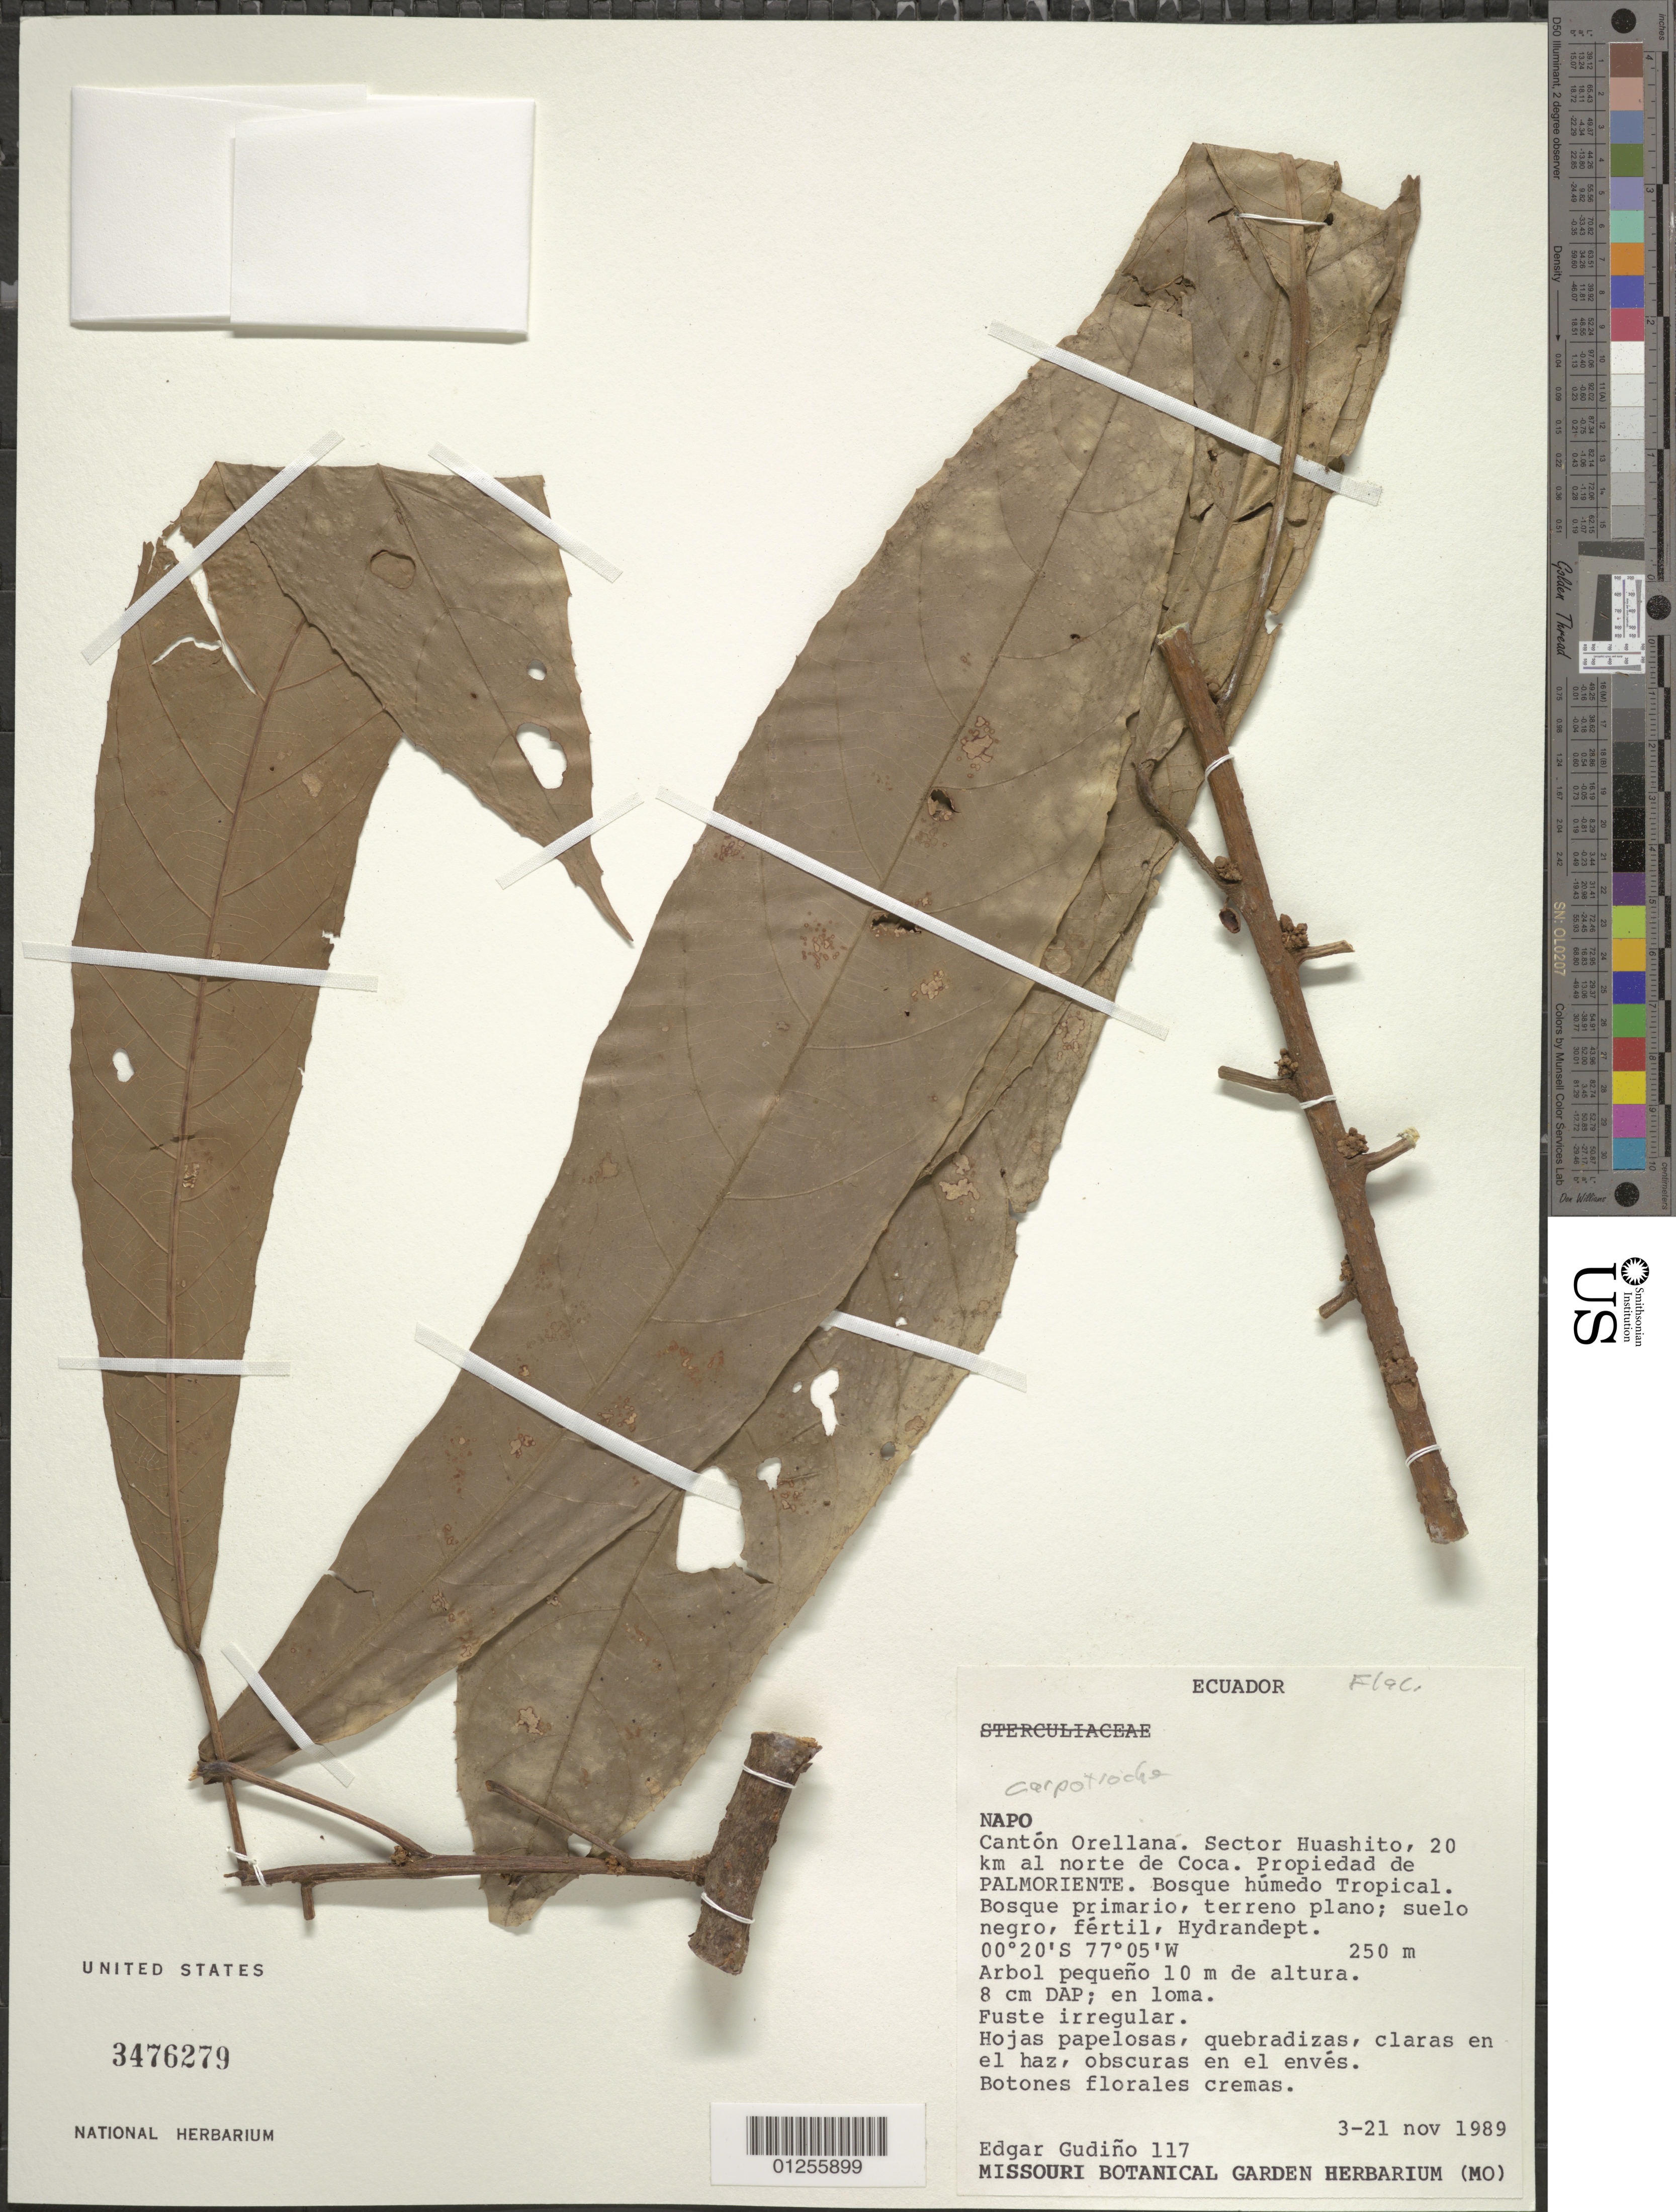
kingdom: Plantae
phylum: Tracheophyta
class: Magnoliopsida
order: Malpighiales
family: Achariaceae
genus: Carpotroche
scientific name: Carpotroche sp.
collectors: E. Gudiño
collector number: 117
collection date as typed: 3-21 Nov 1989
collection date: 1989-11-03/1989-11-21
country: Ecuador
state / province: Napo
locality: Cantón Orellana. Sector Huashito, 209 km al N de Coca, propiedad de PALMORIENTE.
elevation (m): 250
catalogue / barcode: US 3476279